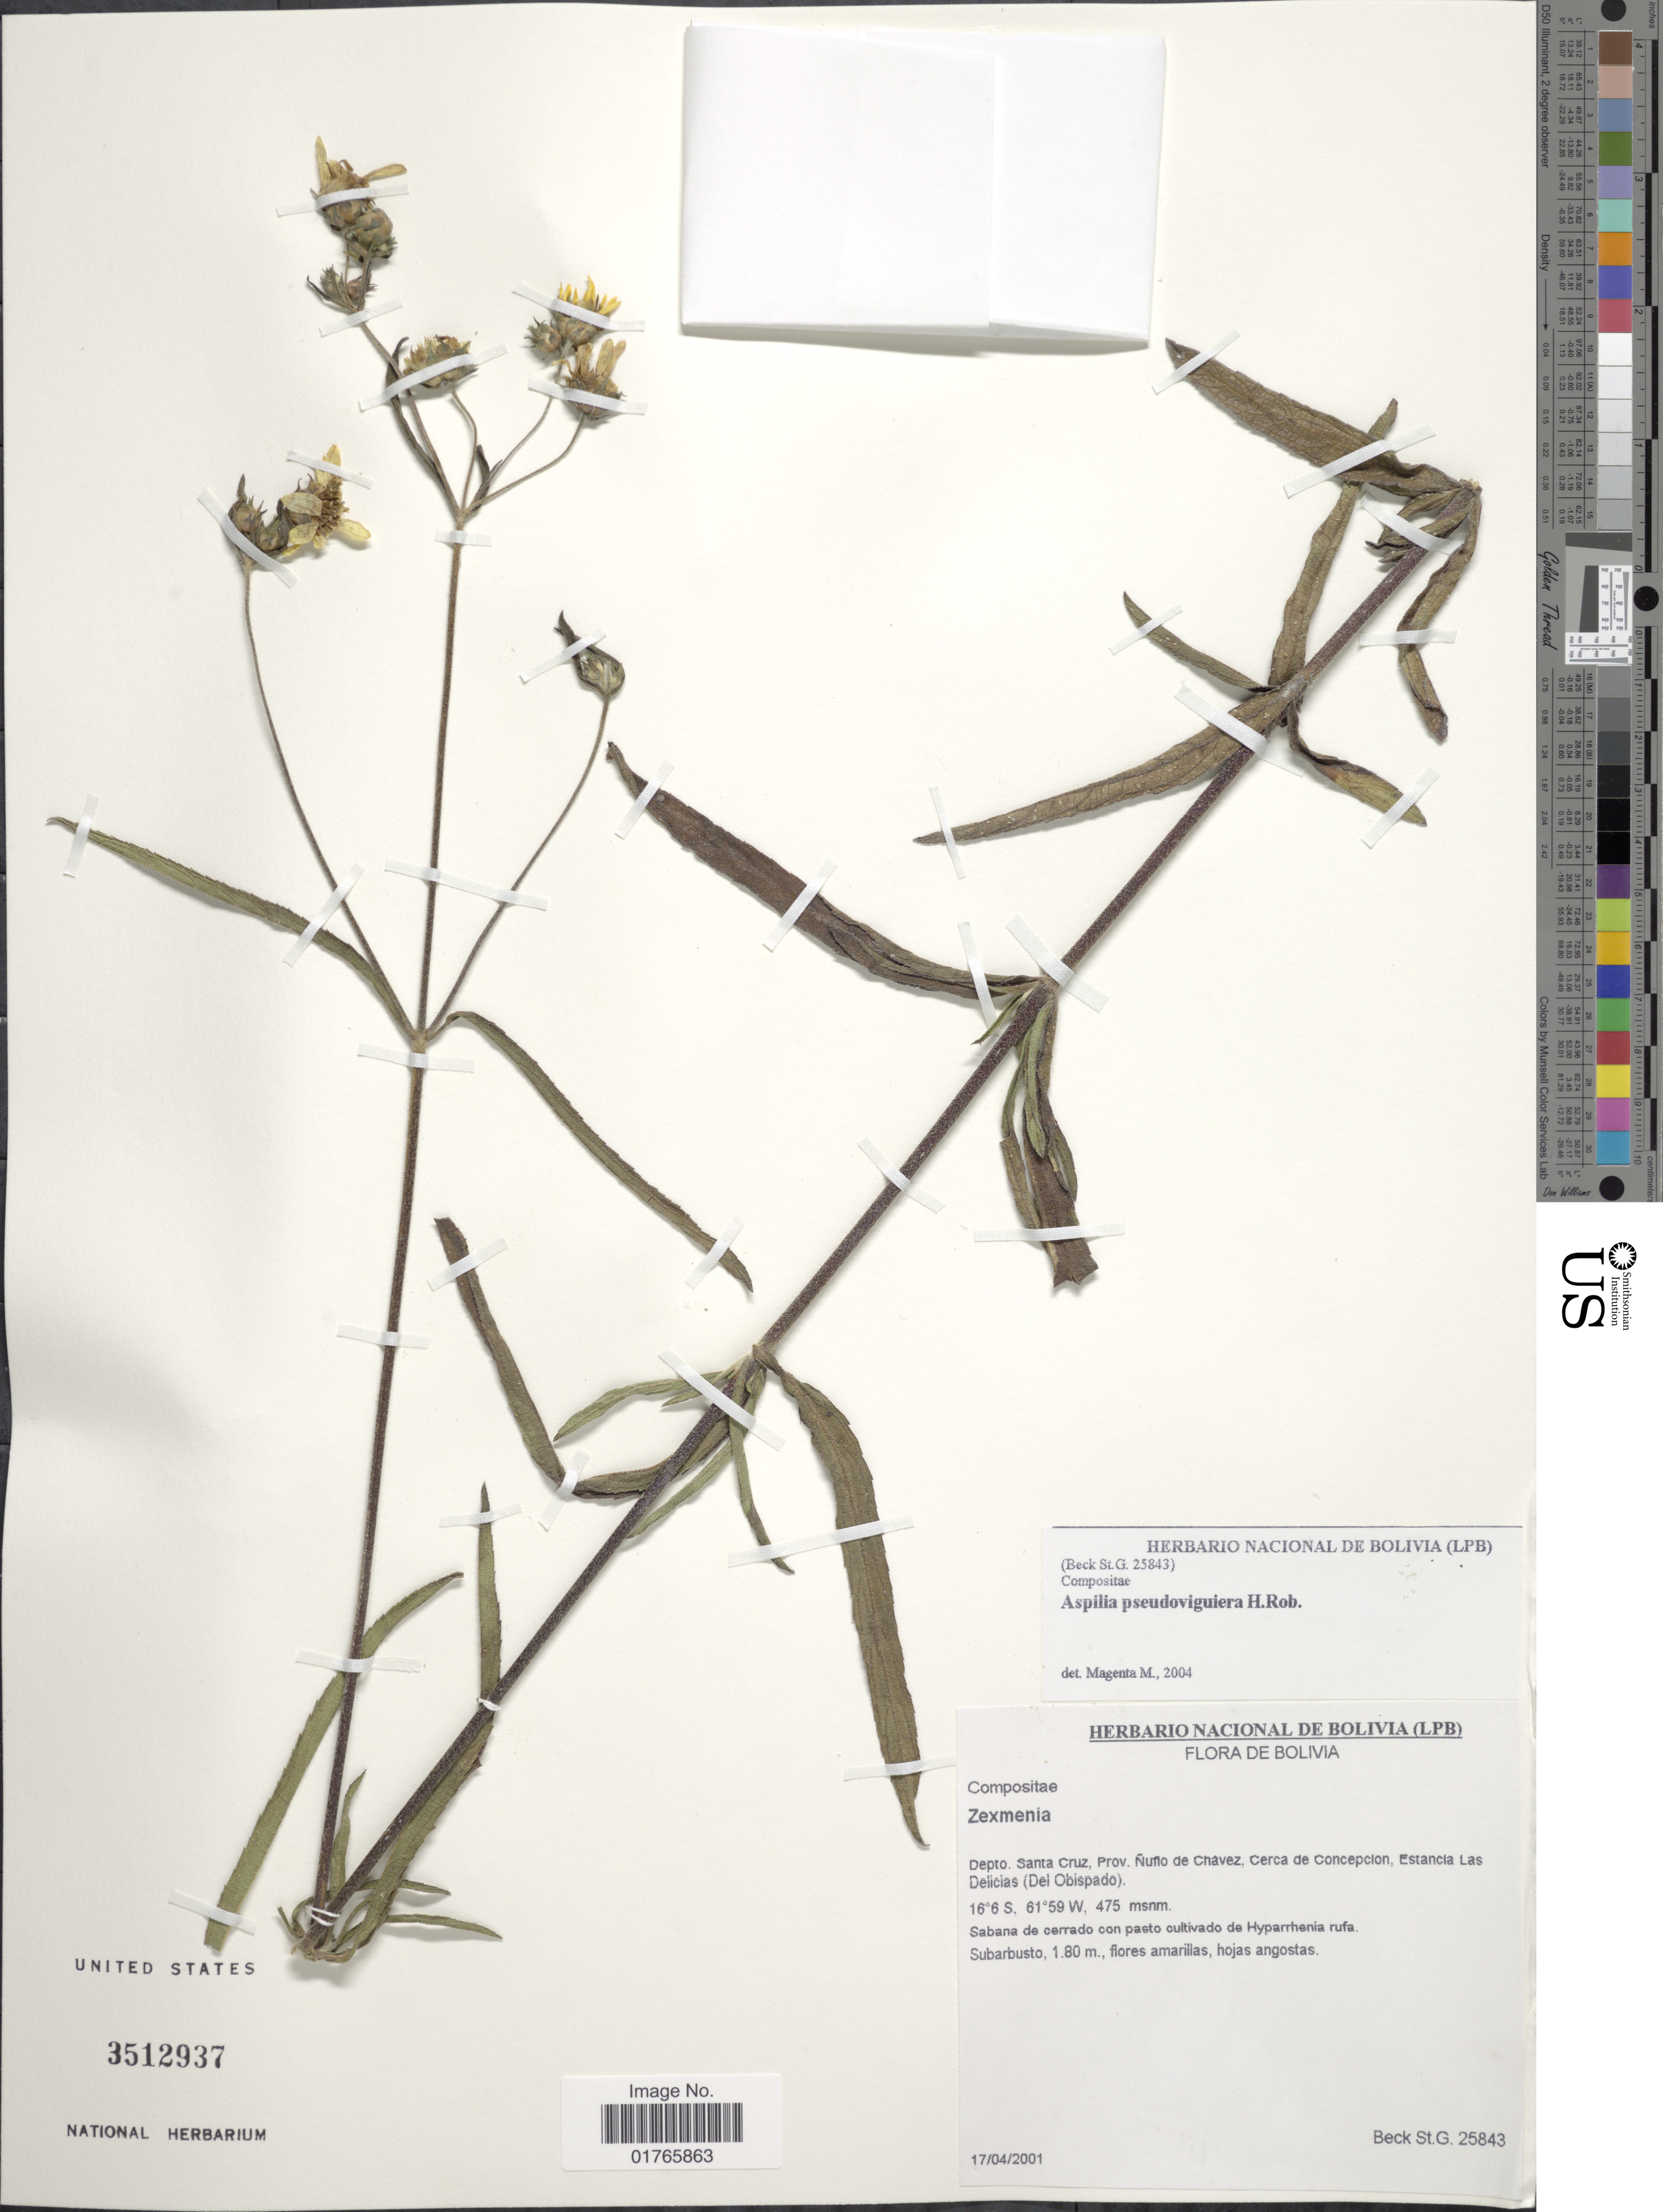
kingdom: Plantae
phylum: Tracheophyta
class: Magnoliopsida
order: Asterales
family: Asteraceae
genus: Aspilia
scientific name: Aspilia pseudoviguiera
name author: H. Rob.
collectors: S. G. Beck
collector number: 25843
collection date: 2001-04-17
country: Bolivia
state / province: Santa Cruz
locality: Prov. Nuflo de Chavez, cerca de concepcion, Estancia Las Delicias (Del Obispado)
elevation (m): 475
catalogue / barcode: US 3512937